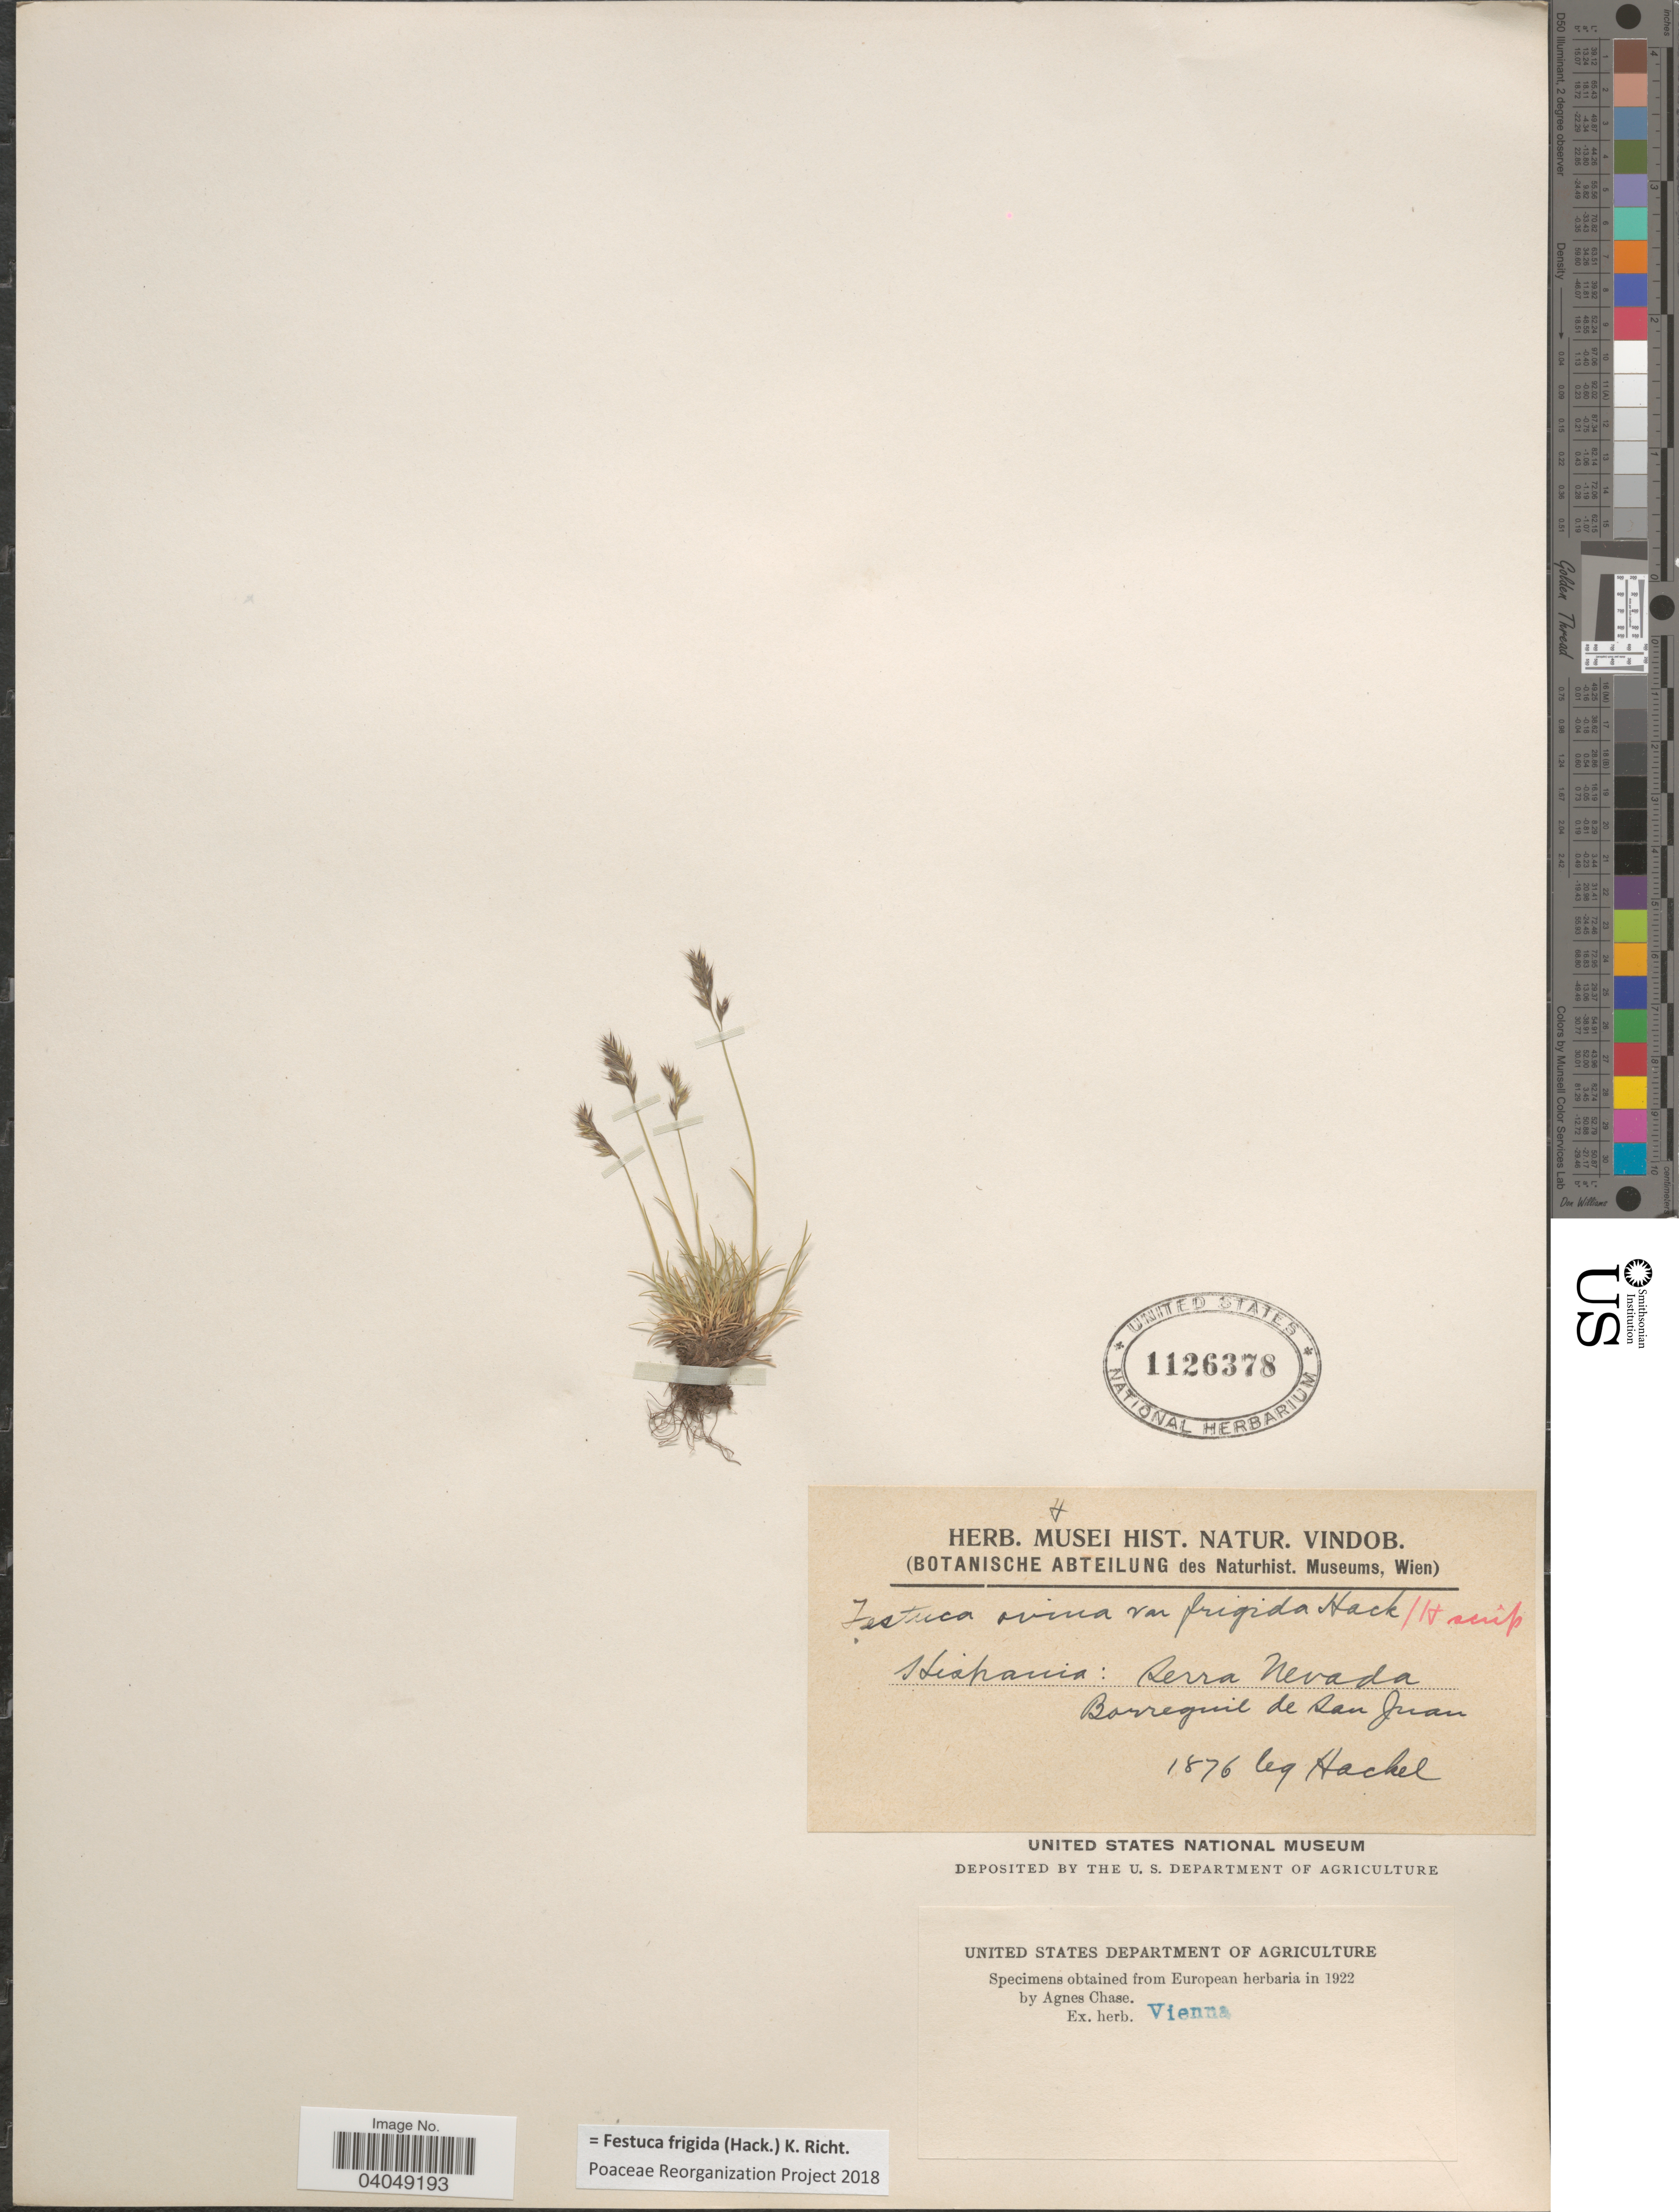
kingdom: Plantae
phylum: Tracheophyta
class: Liliopsida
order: Poales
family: Poaceae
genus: Festuca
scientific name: Festuca frigida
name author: Grossh.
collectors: -. Hackel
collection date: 1876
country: Spain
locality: Hispania: Serra Nevada. Barrequil de San Juan.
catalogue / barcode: US 1126378